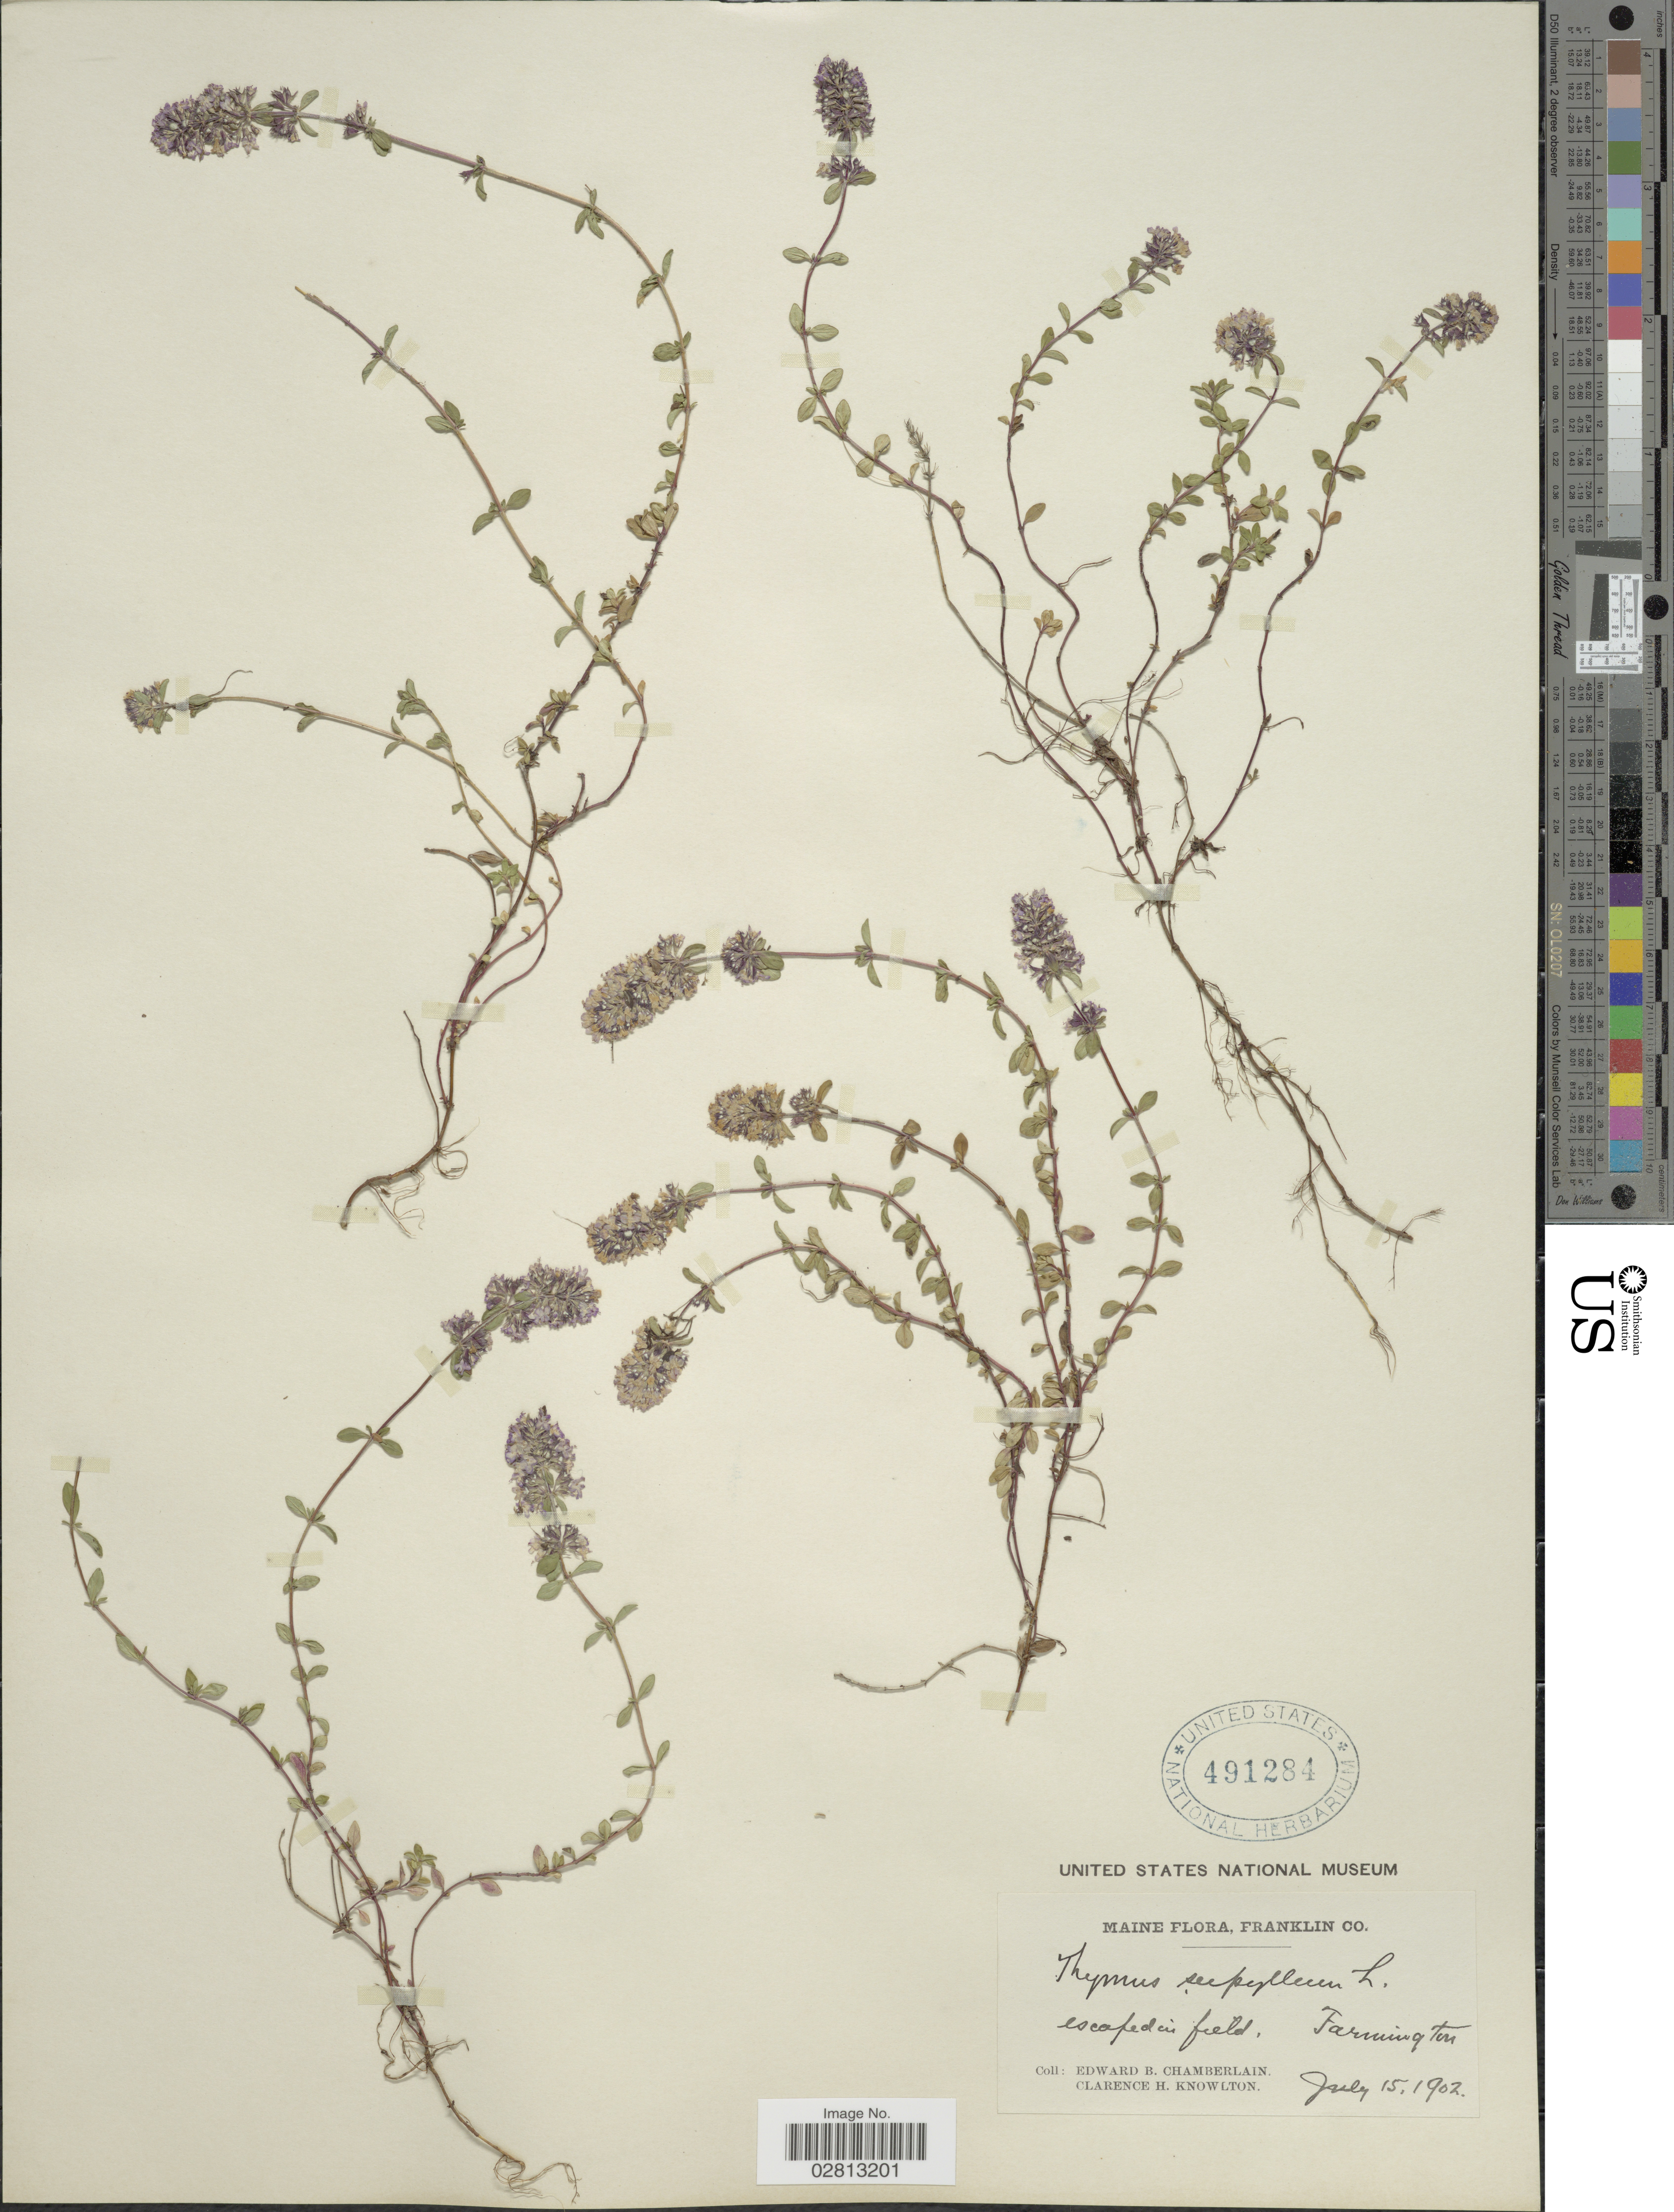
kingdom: Plantae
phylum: Tracheophyta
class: Magnoliopsida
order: Lamiales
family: Lamiaceae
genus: Thymus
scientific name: Thymus serpyllum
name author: L.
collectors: E. Chamberlain & C. H. Knowlton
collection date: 1902-07-15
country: United States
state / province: Maine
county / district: Franklin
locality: Franklin Co., Farmington.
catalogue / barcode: US 491284